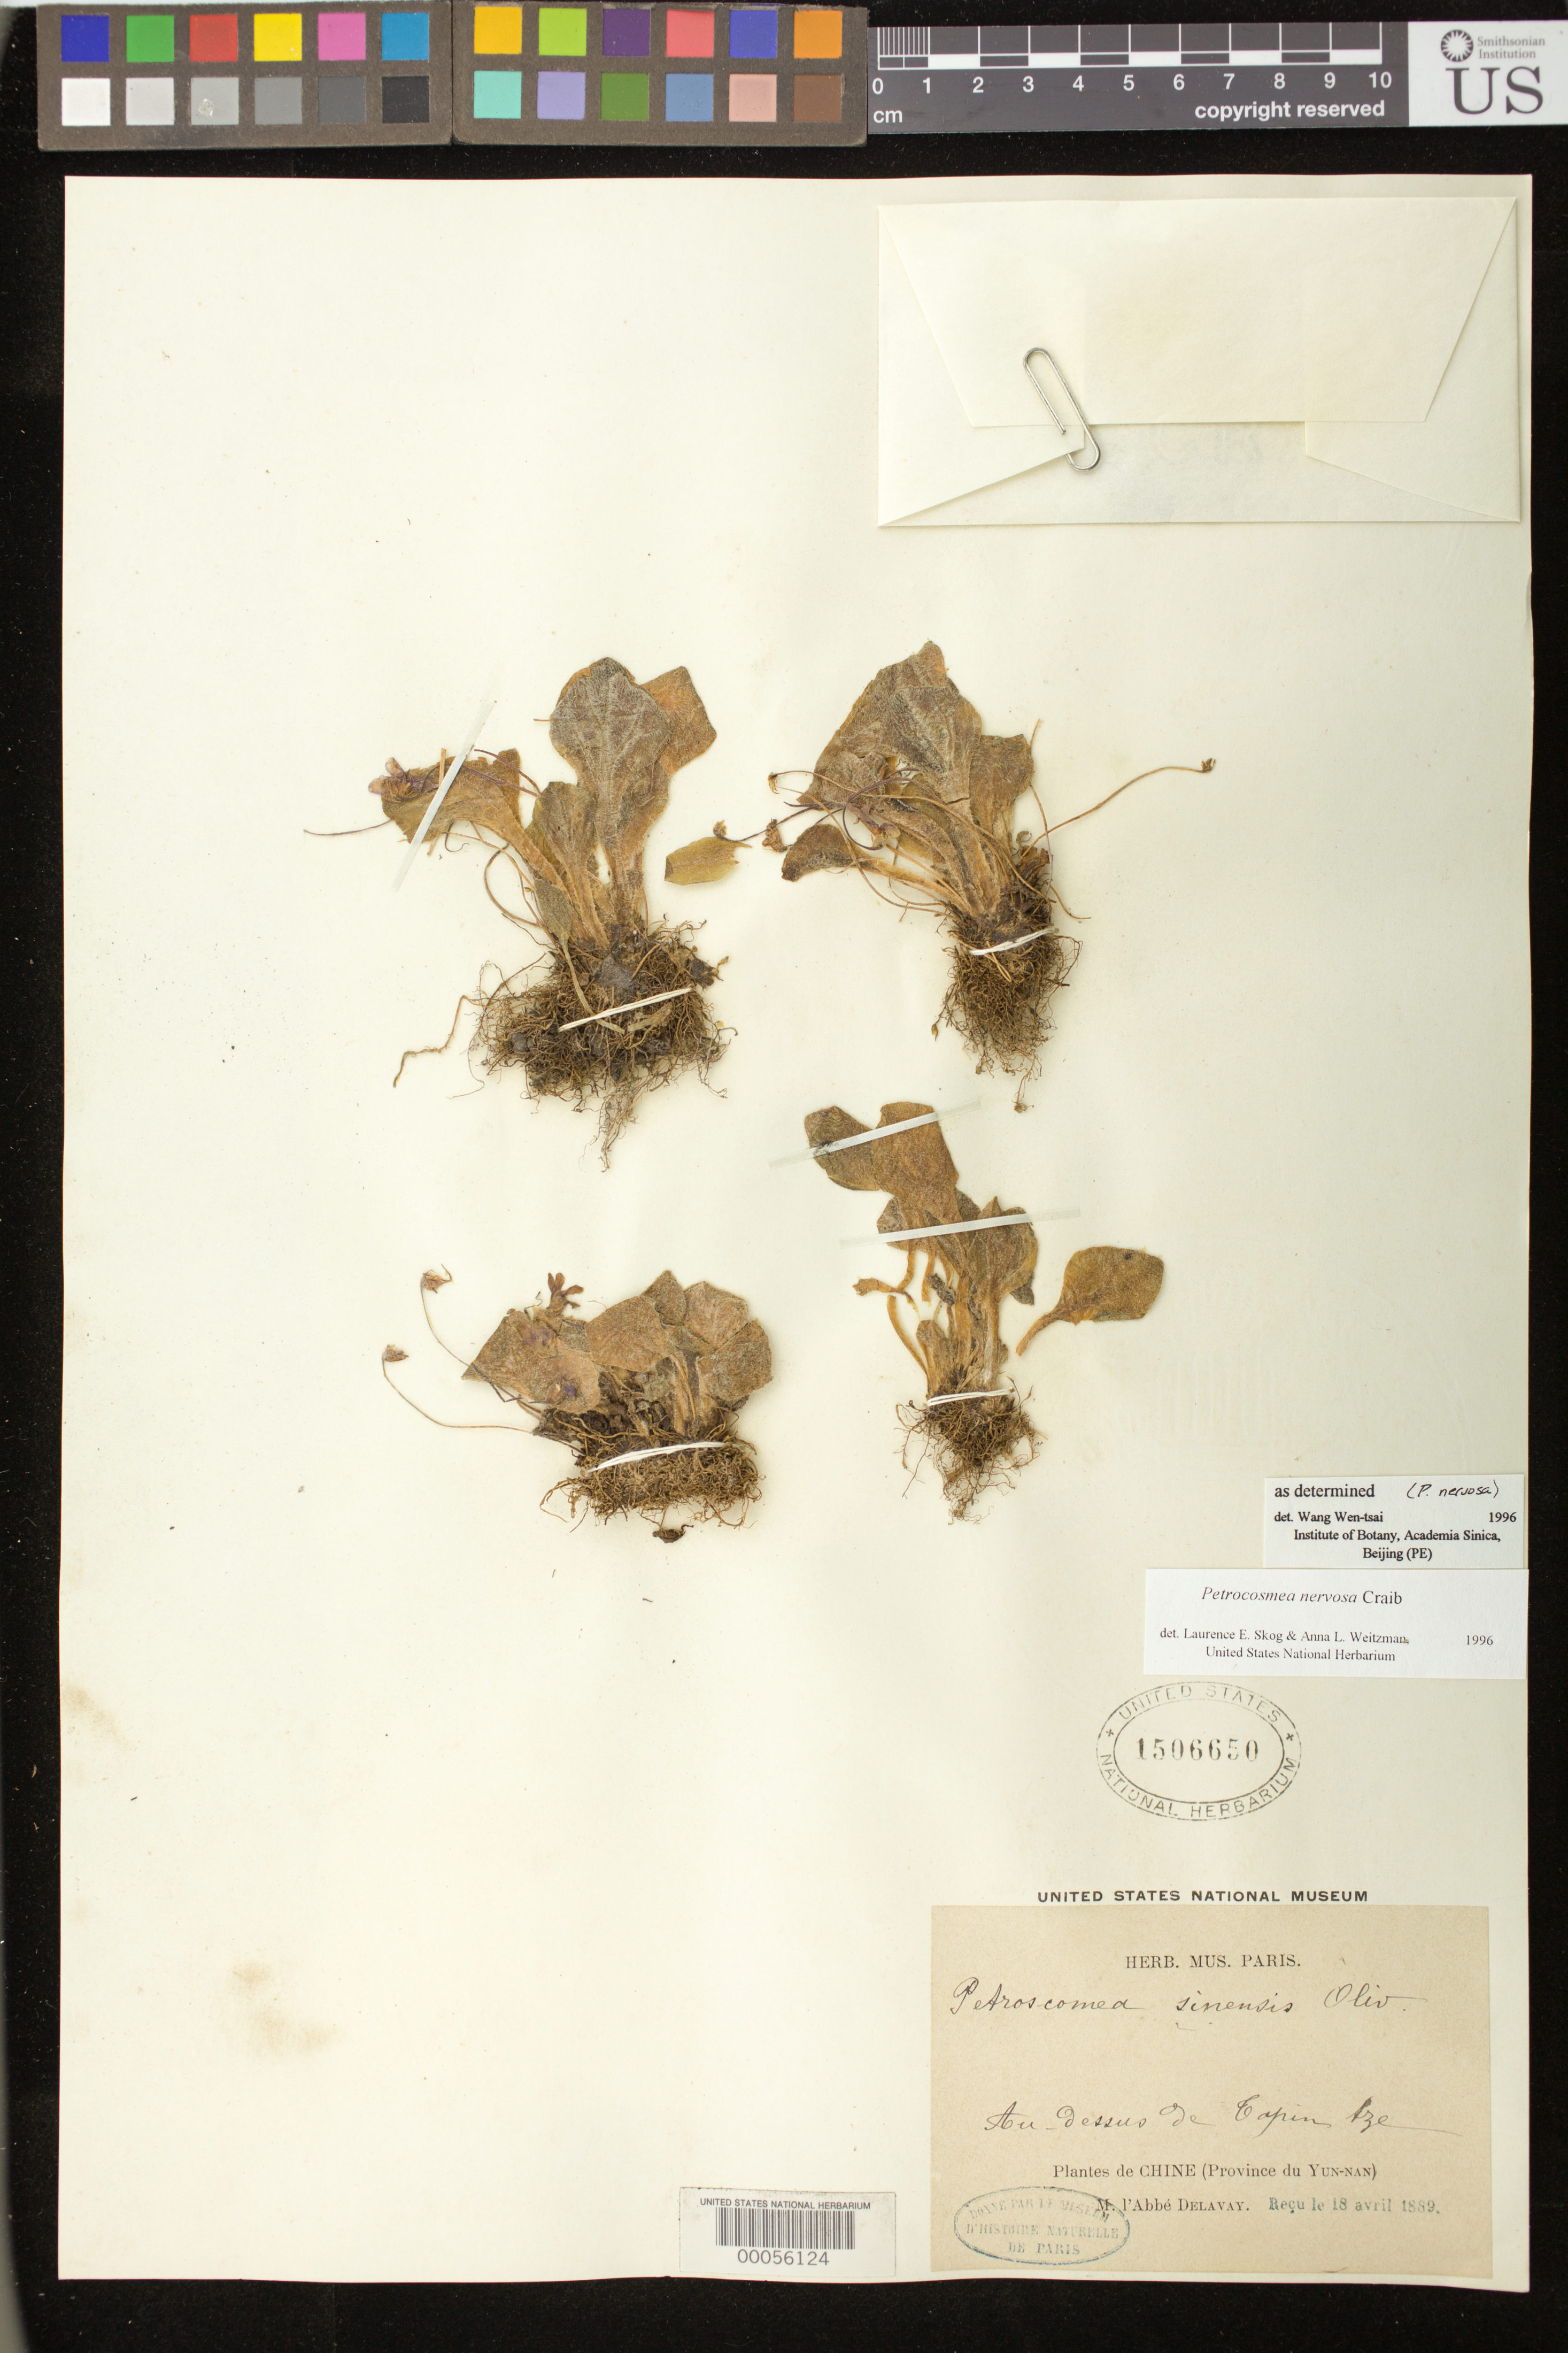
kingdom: Plantae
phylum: Tracheophyta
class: Magnoliopsida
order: Lamiales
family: Gesneriaceae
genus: Petrocosmea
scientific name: Petrocosmea nervosa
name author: Craib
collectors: P. Delavay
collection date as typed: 18 Apr 1889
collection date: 1889-04-18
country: China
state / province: Yunnan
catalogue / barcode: US 1506650